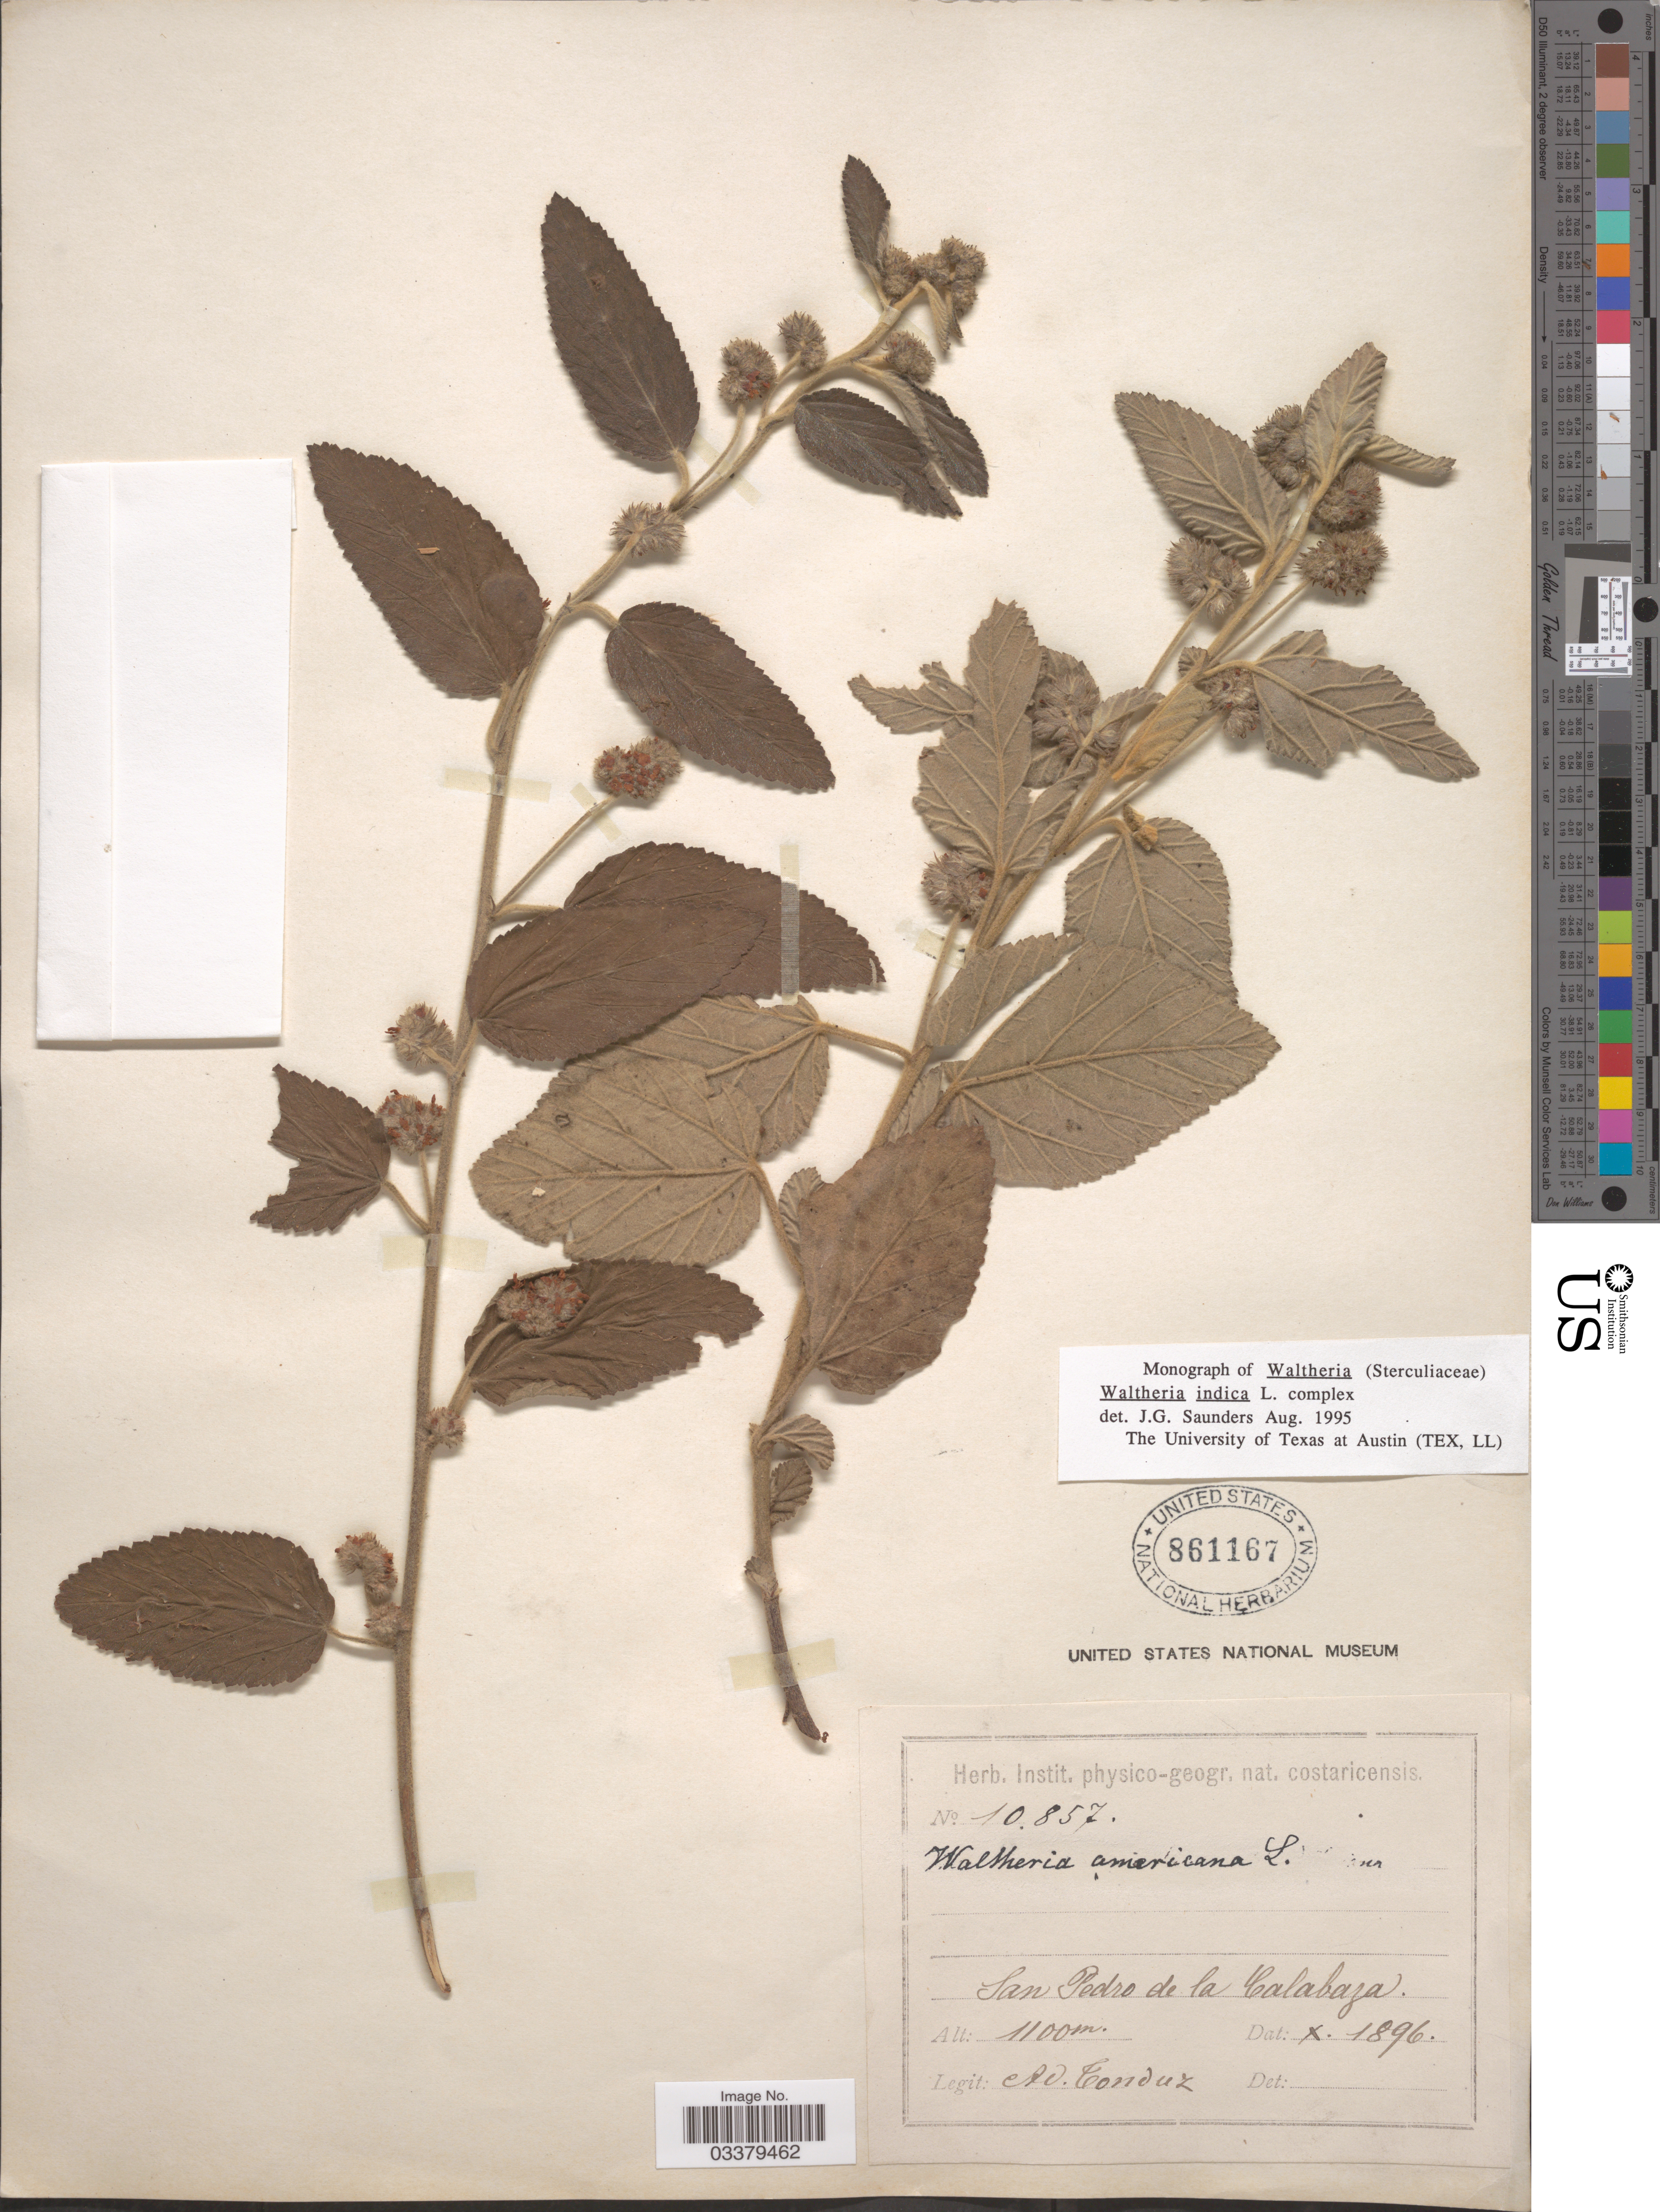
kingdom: Plantae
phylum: Tracheophyta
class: Magnoliopsida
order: Malvales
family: Malvaceae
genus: Waltheria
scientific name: Waltheria indica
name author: L.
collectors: A. Tonduz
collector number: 10857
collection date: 1896-10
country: Costa Rica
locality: San Pedro de la Calabaza.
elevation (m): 1100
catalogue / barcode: US 861167